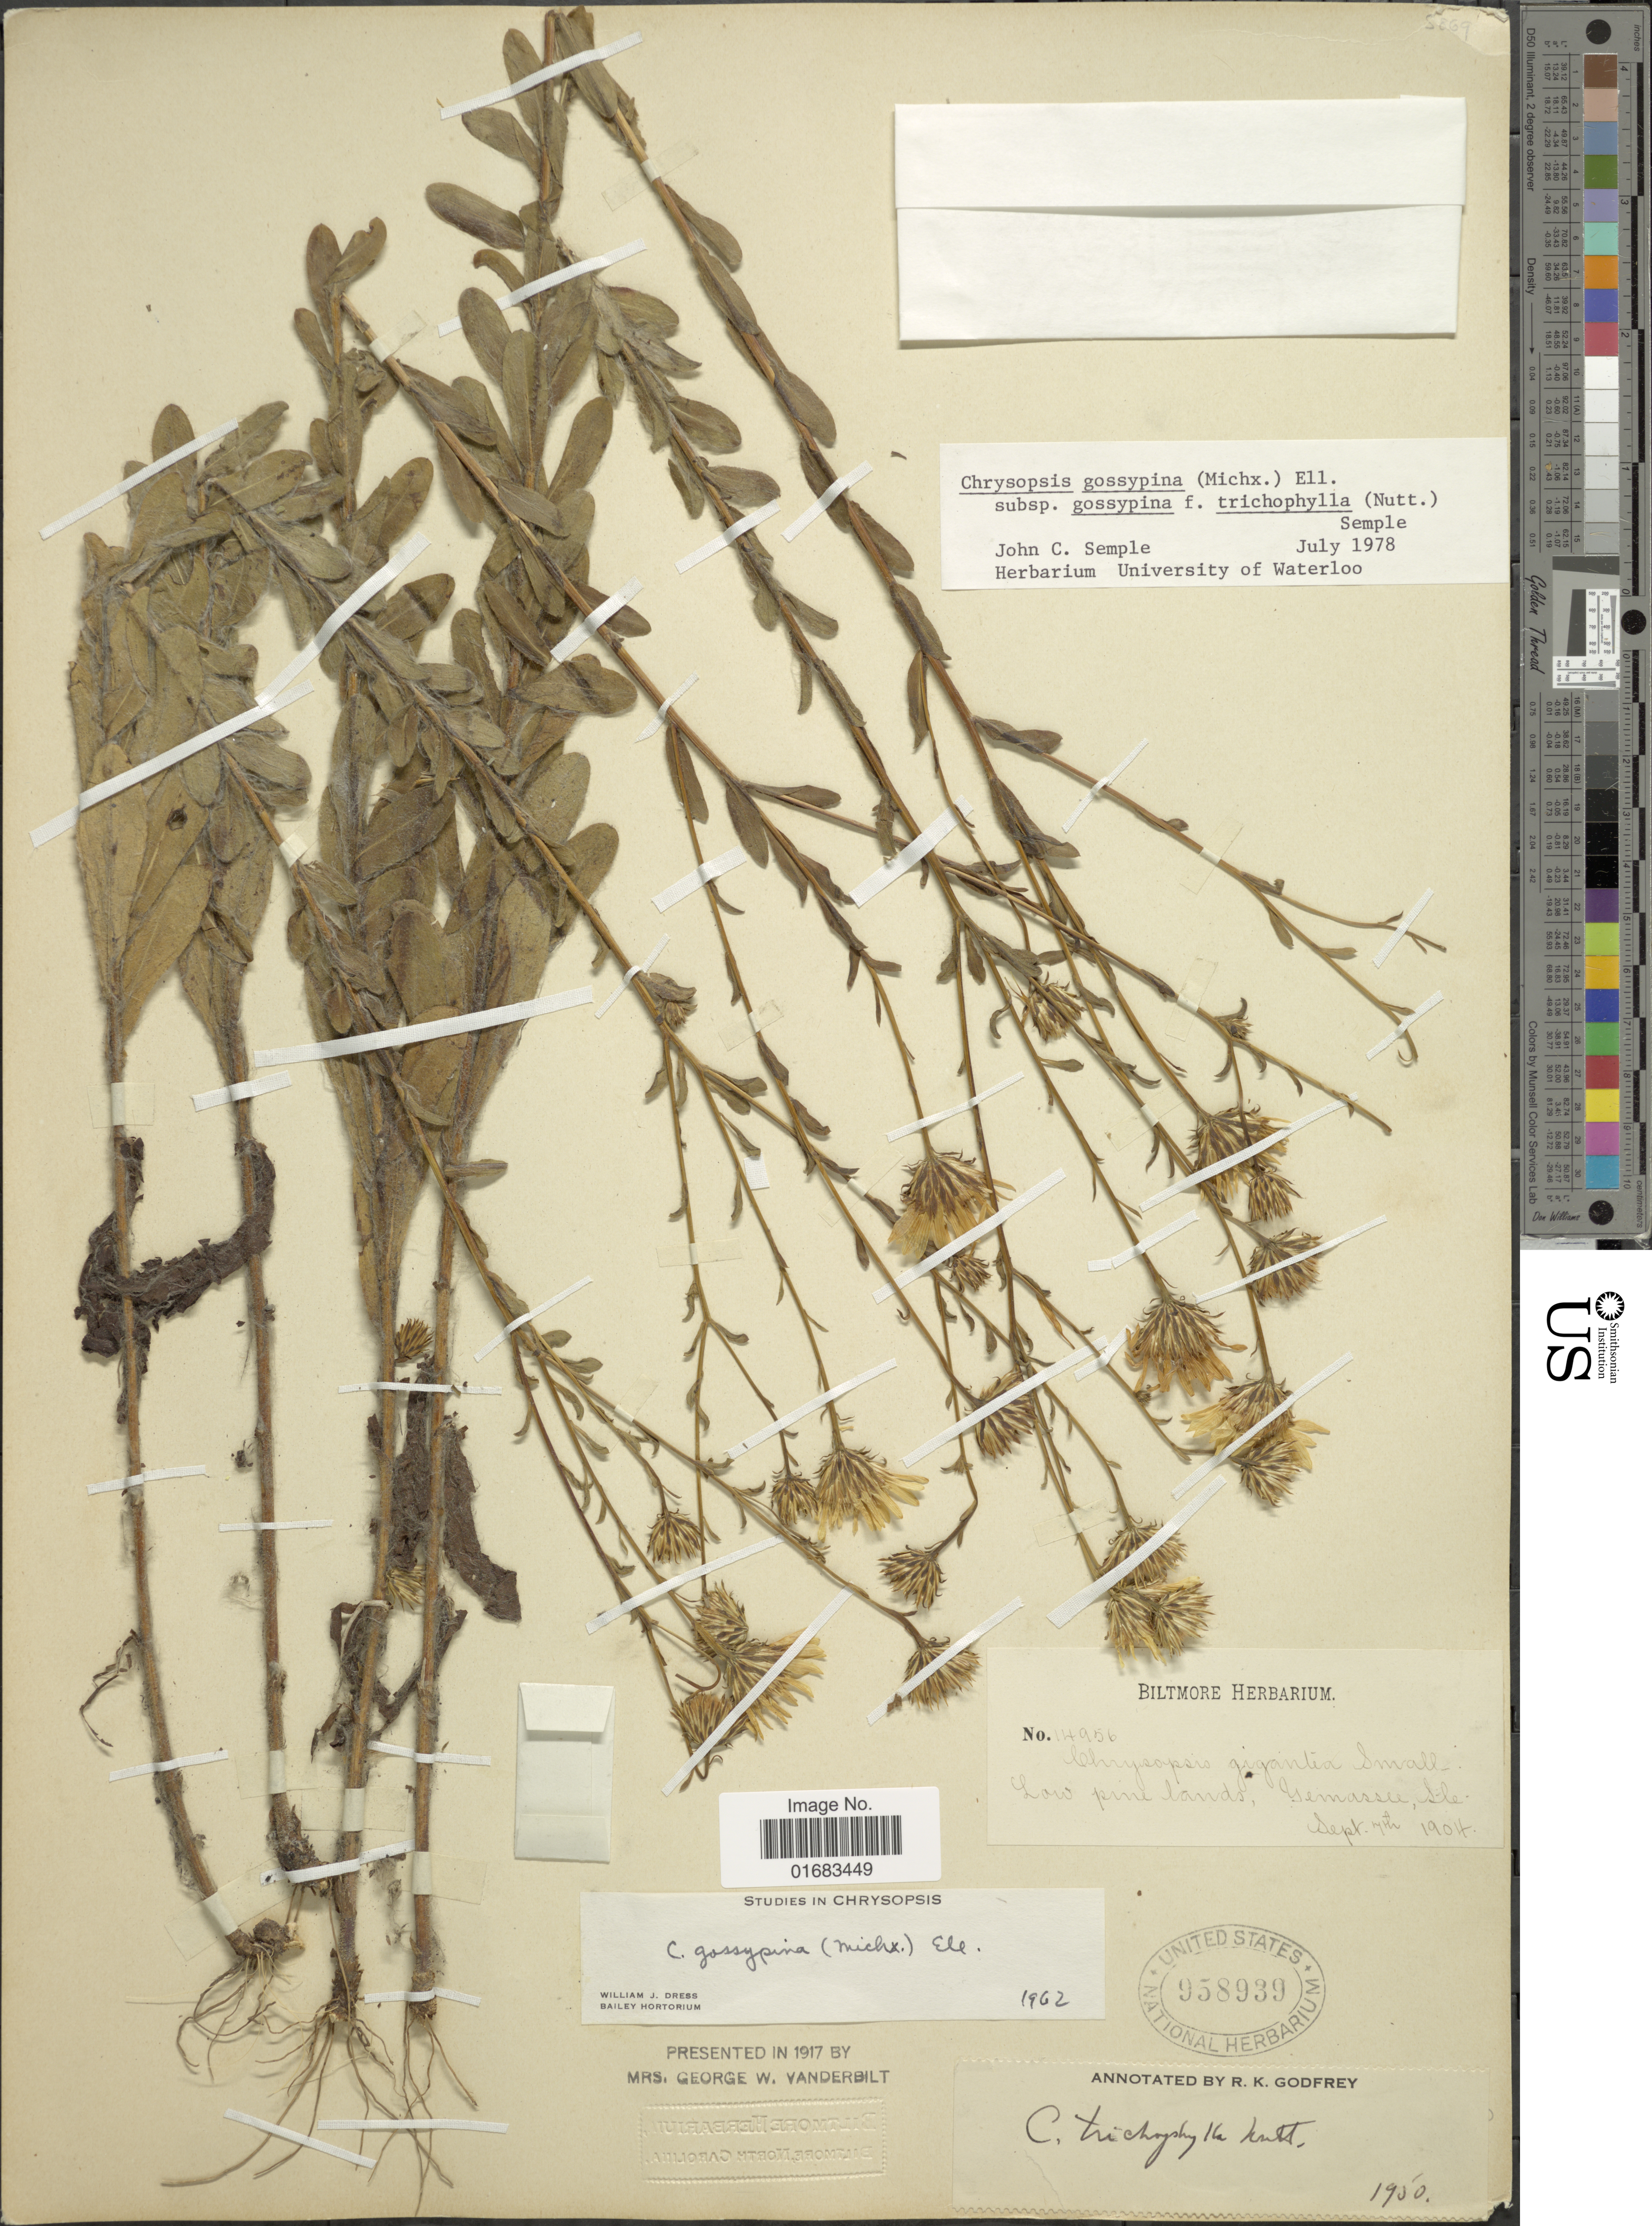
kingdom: Plantae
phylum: Tracheophyta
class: Magnoliopsida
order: Asterales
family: Asteraceae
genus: Chrysopsis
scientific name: Chrysopsis gossypina f. trichophylla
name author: (Nutt.) Semple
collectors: ex herb. Biltmore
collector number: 14956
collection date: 1904-09-07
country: United States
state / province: Maine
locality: Low pine Lands, Genesee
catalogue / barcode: US 958939